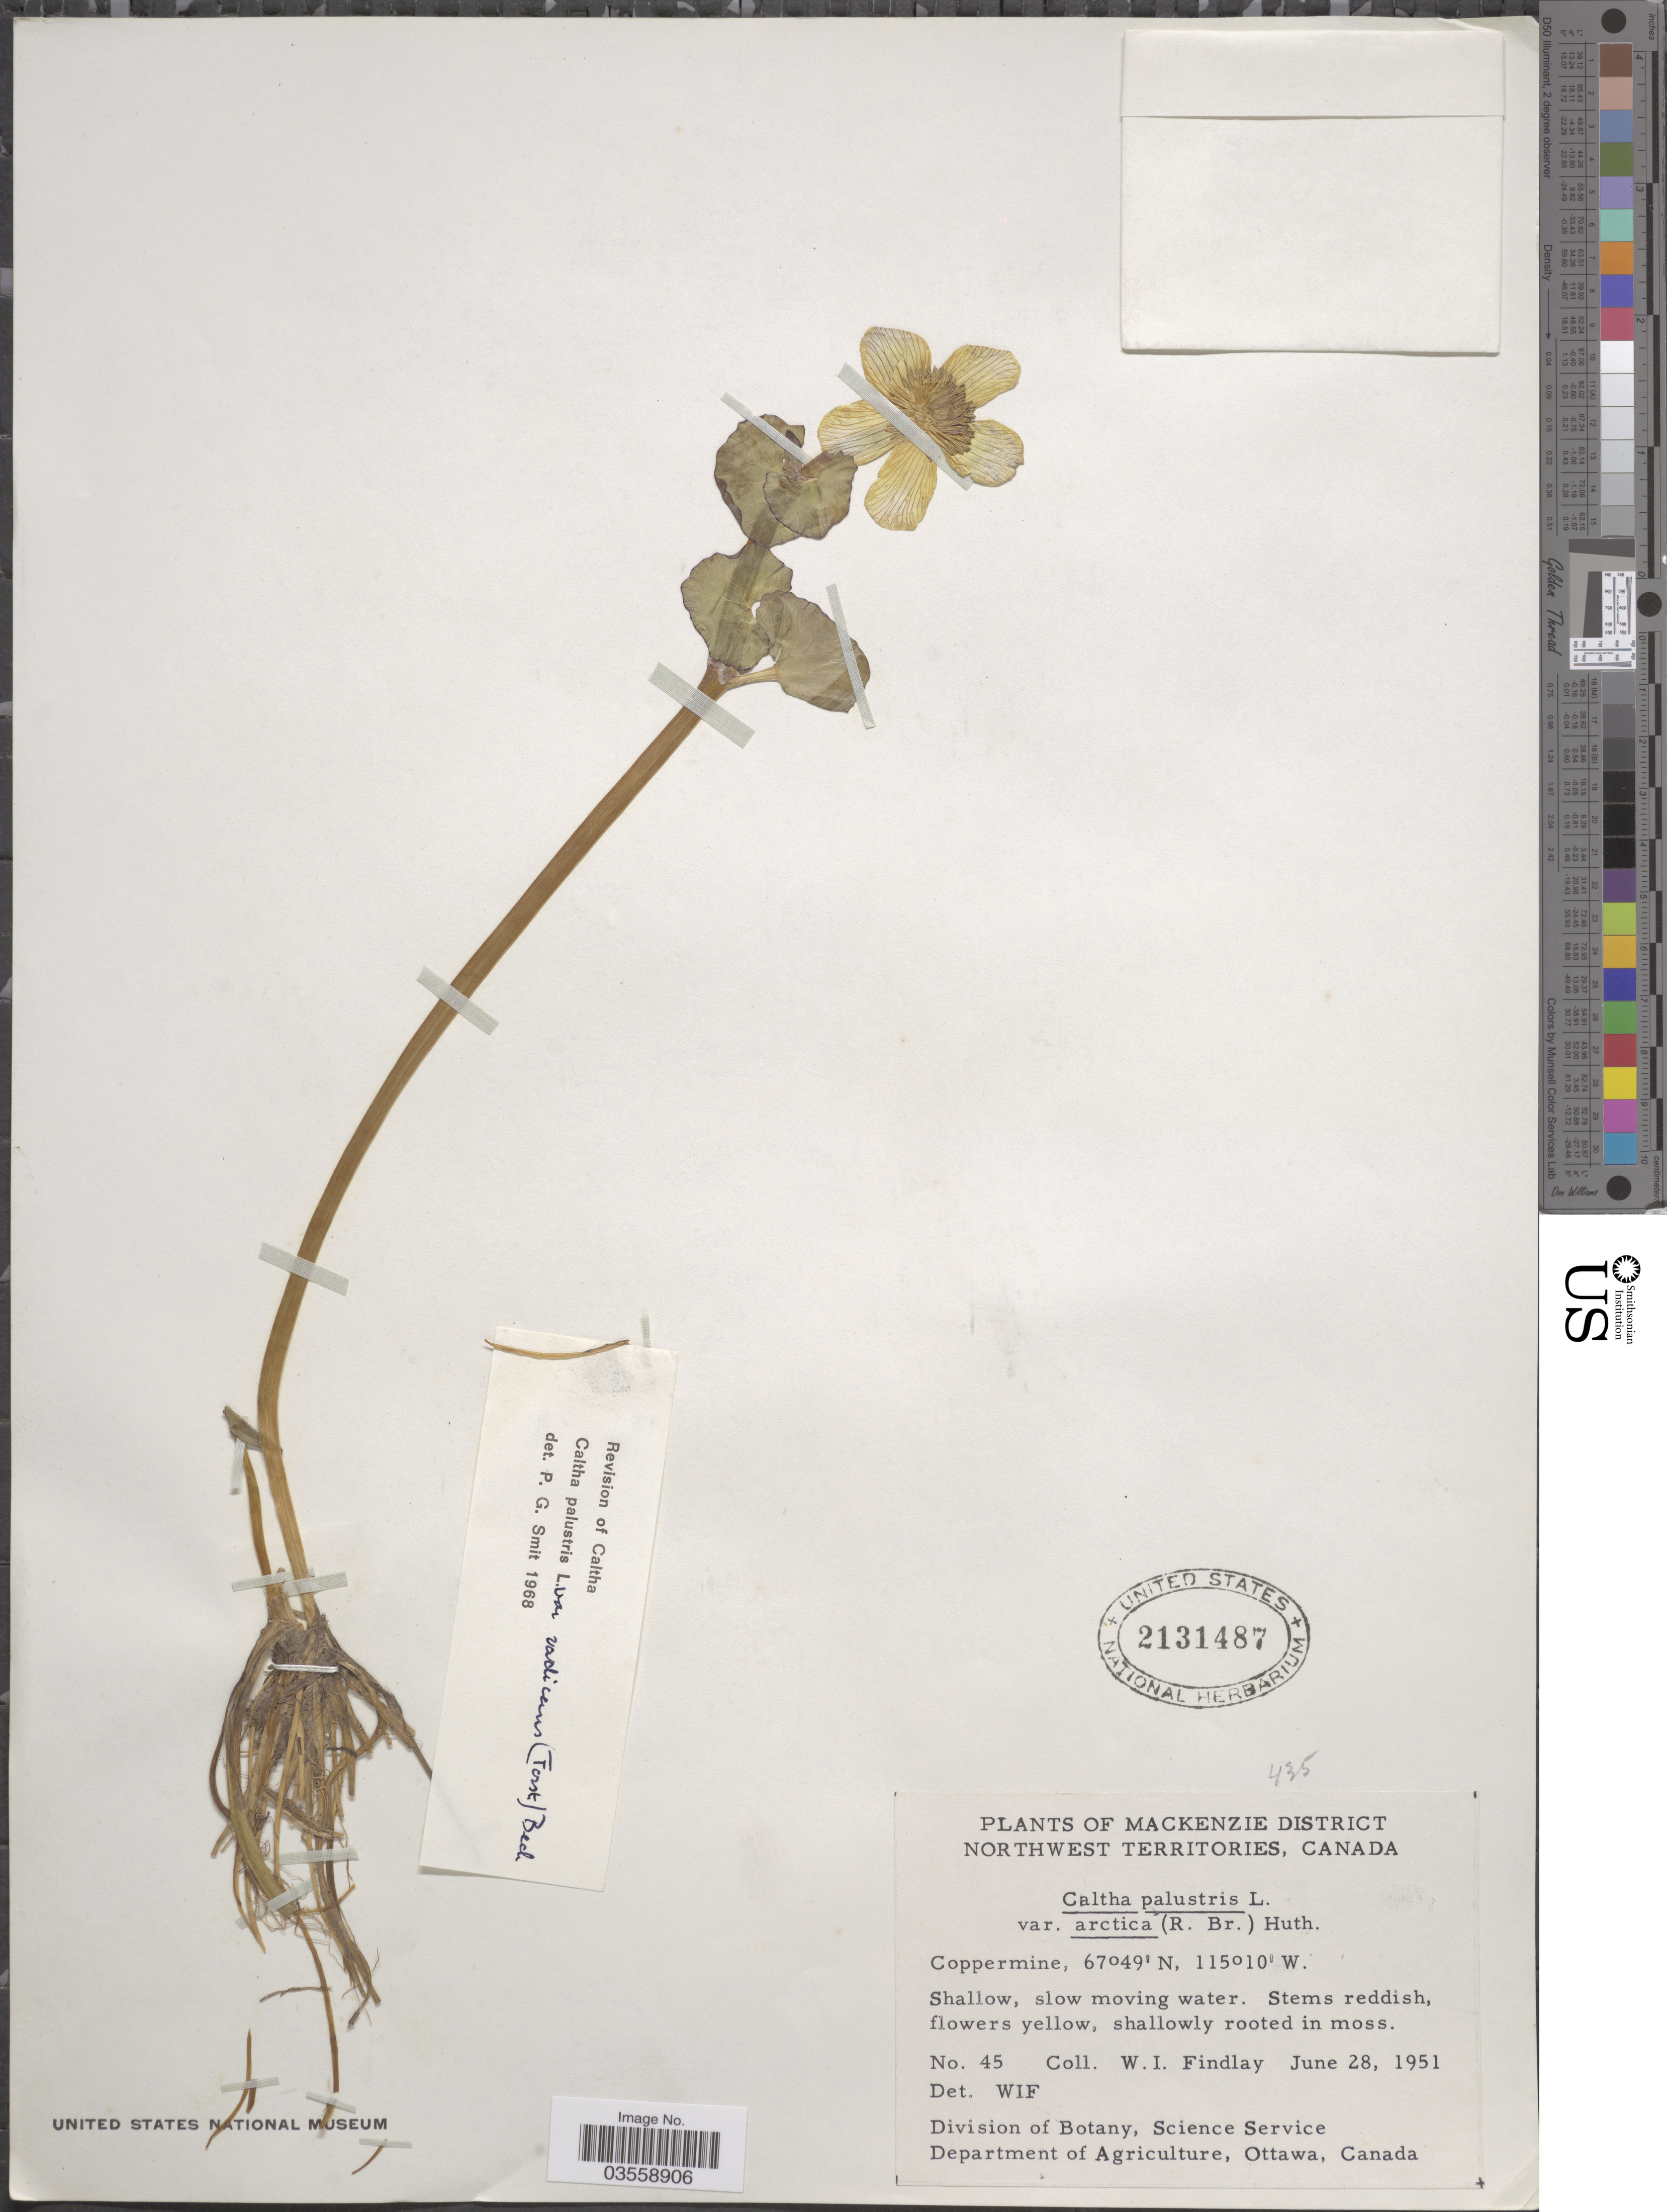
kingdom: Plantae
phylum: Tracheophyta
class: Magnoliopsida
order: Ranunculales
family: Ranunculaceae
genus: Caltha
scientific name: Caltha palustris var. radicans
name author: (T.F. Forst) Beck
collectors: W. Findlay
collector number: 45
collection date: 1951-06-28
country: Canada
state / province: Northwest Territories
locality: Mackenzie District. Coppermine.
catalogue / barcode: US 2131487